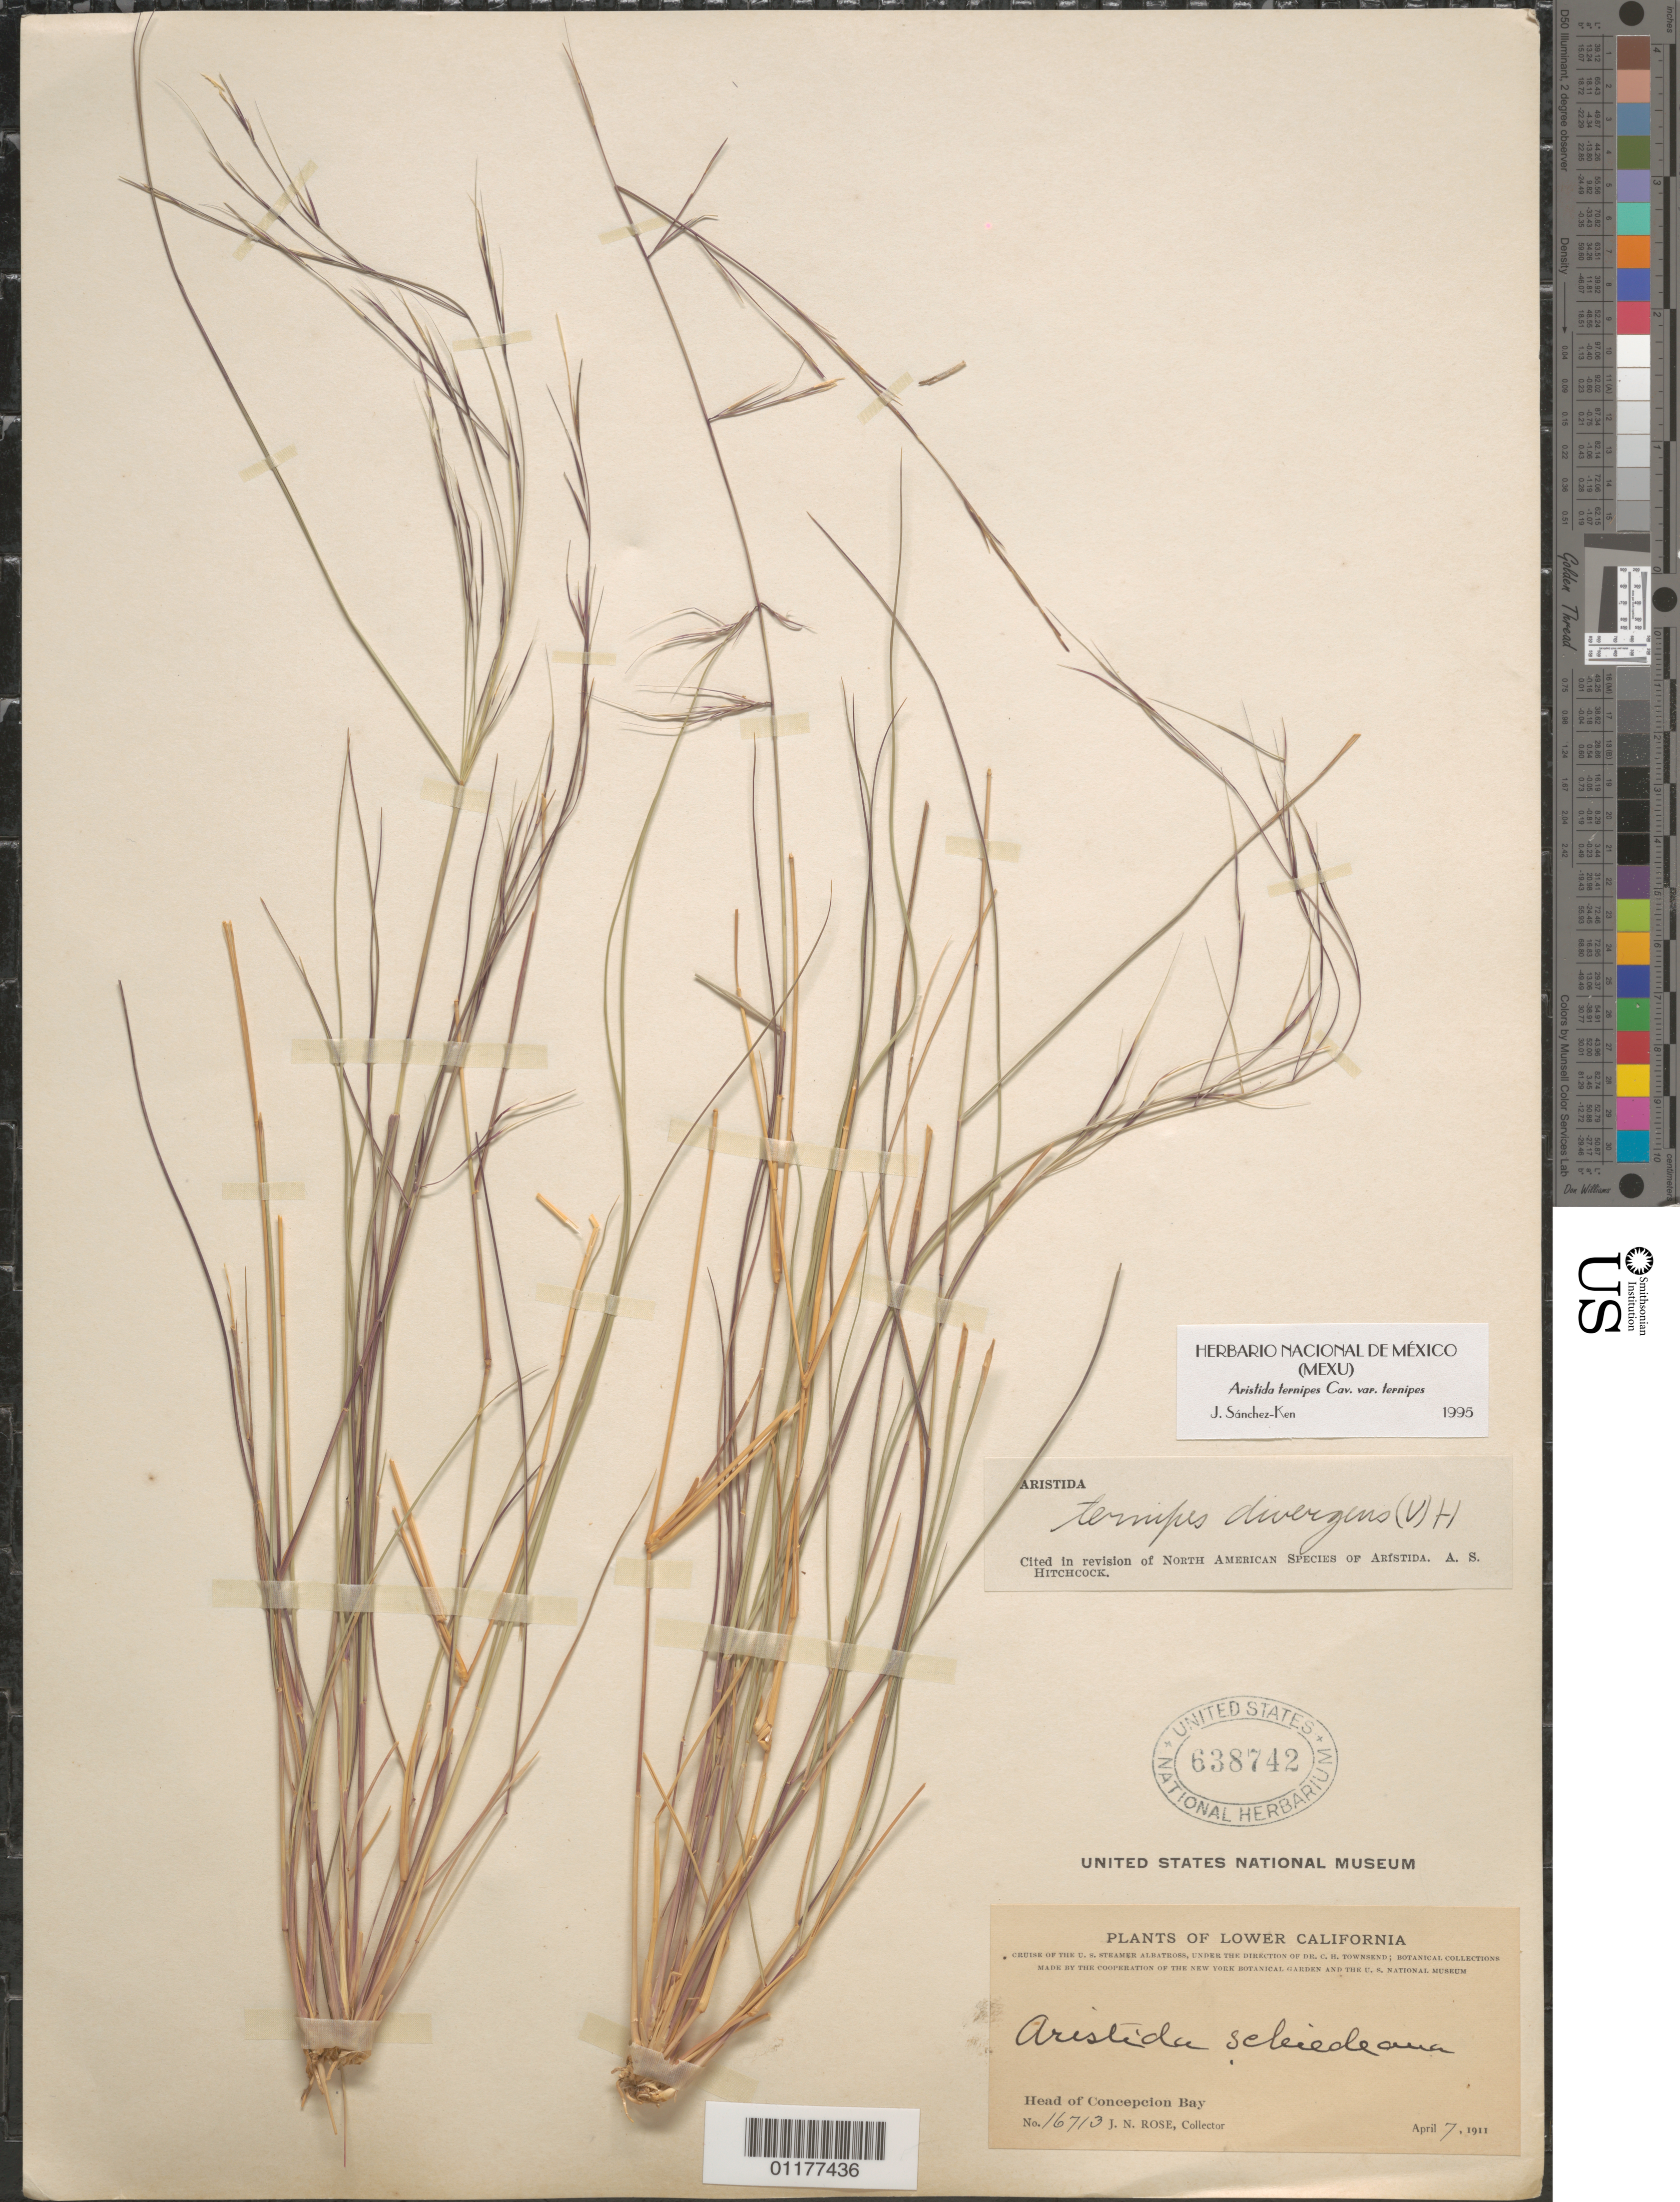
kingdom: Plantae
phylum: Tracheophyta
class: Liliopsida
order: Poales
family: Poaceae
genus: Aristida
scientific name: Aristida ternipes var. ternipes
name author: Cav.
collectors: J. N. Rose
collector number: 16713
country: Mexico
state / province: Baja California Sur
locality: Head of Concepcion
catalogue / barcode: US 638742